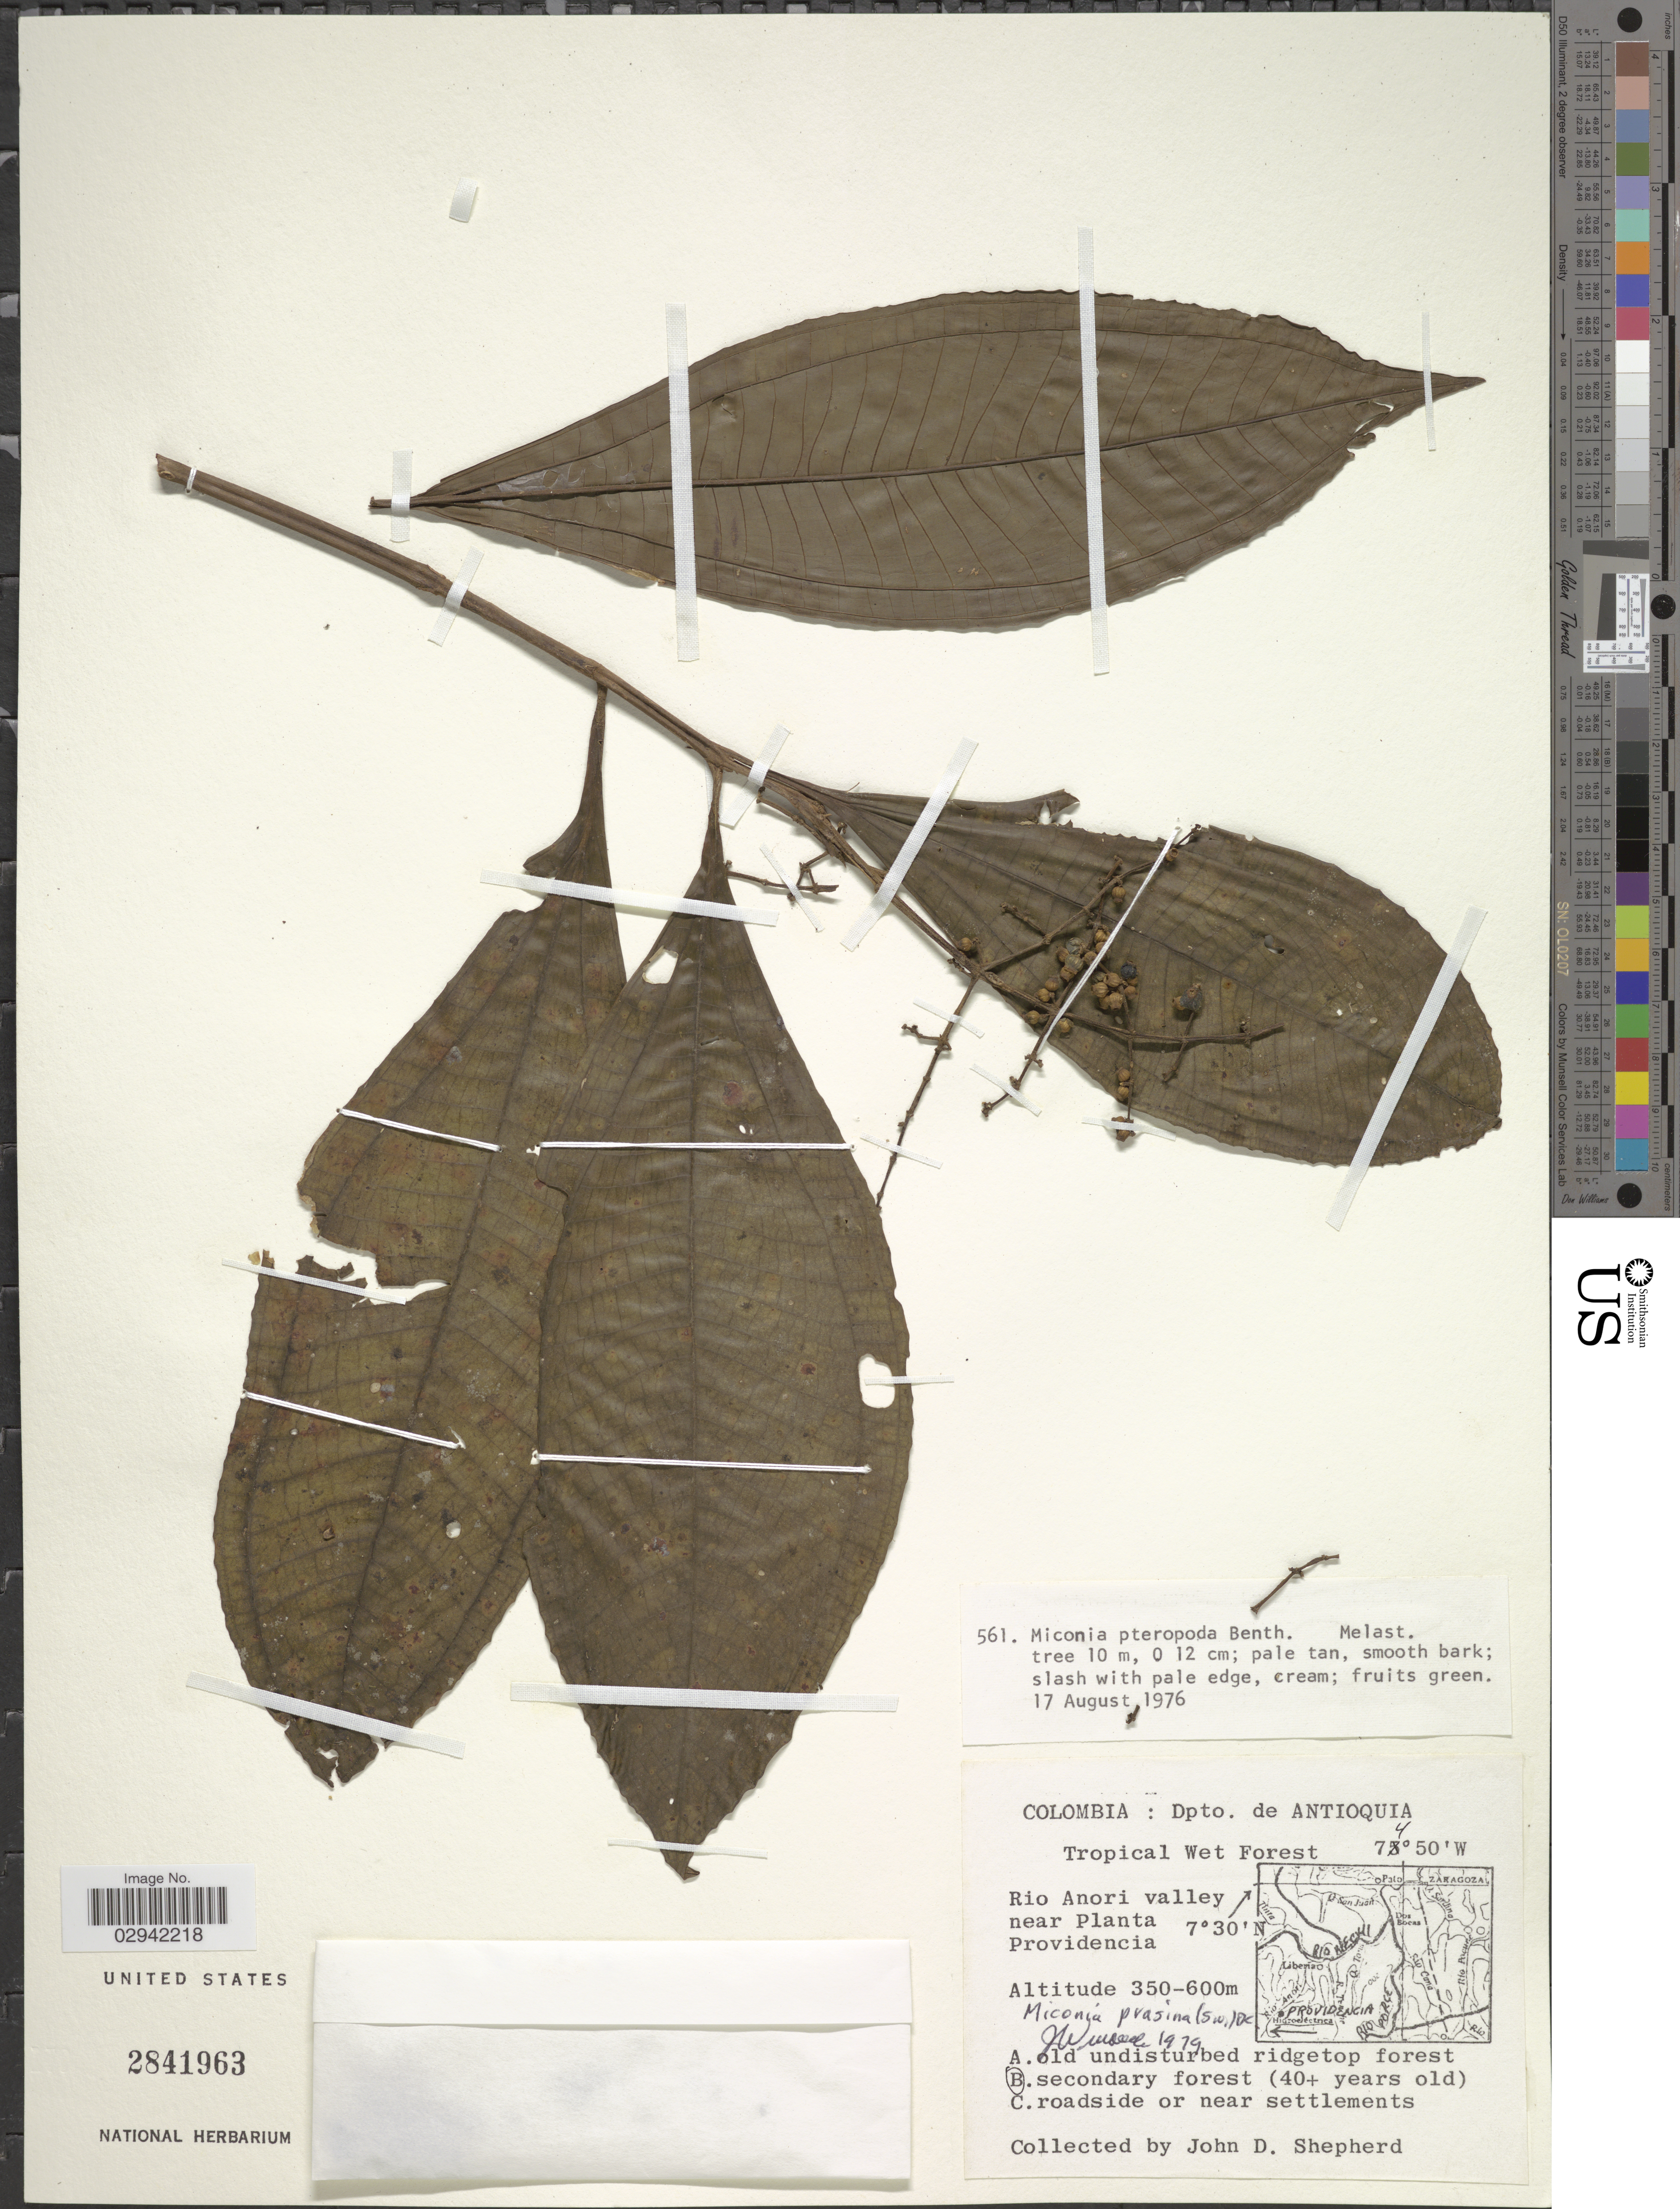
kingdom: Plantae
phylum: Tracheophyta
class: Magnoliopsida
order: Myrtales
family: Melastomataceae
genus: Miconia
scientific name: Miconia prasina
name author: (Sw.) DC.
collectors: J. D. Shepherd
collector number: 561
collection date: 1976-08-17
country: Colombia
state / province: Antioquia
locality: Dpto. Antioquia, Tropical Wet Forest, Rio Anori Valley near Planta Providencia.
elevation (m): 350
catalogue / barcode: US 2841963